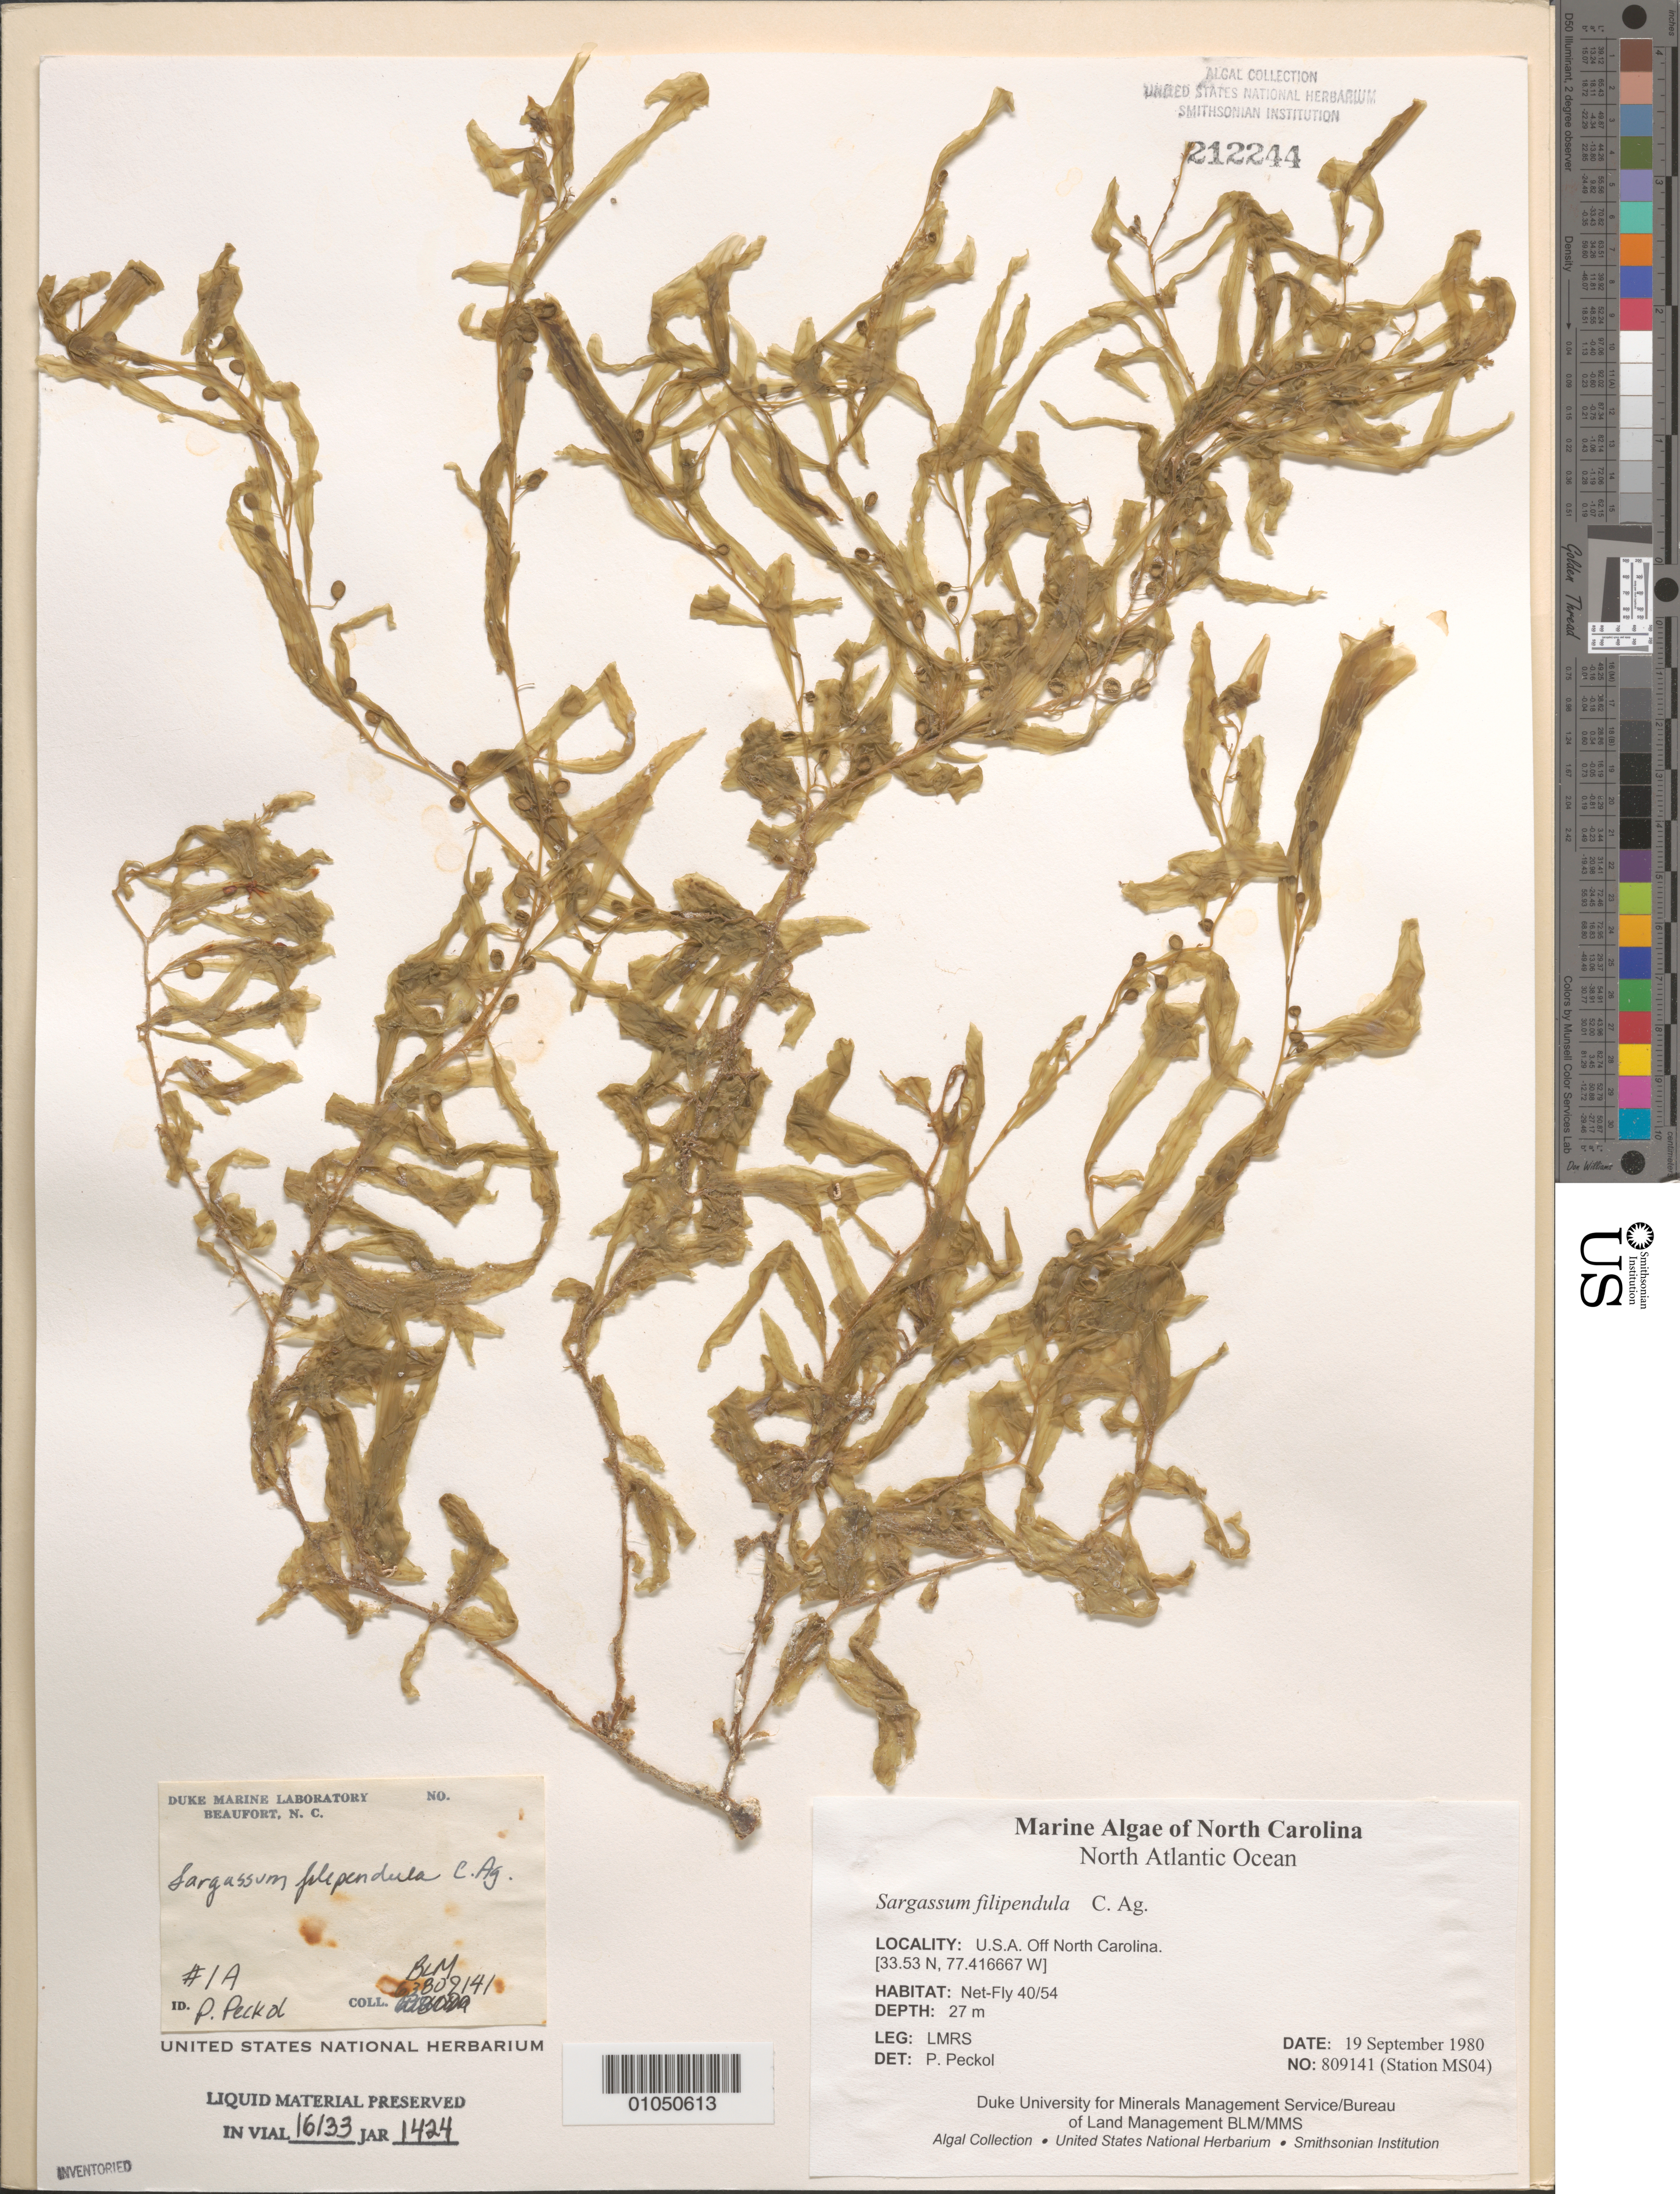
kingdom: Chromista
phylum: Ochrophyta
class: Phaeophyceae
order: Fucales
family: Sargassaceae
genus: Sargassum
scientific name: Sargassum filipendula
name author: C. Agardh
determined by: Peckol, P.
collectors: LMRS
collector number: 809141 Station MS04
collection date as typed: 19 Sep 1980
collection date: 1980-09-19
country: United States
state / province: North Carolina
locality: North Atlantic Ocean off North Carolina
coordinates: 33.53 N, 77.416667 W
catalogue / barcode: US 212244